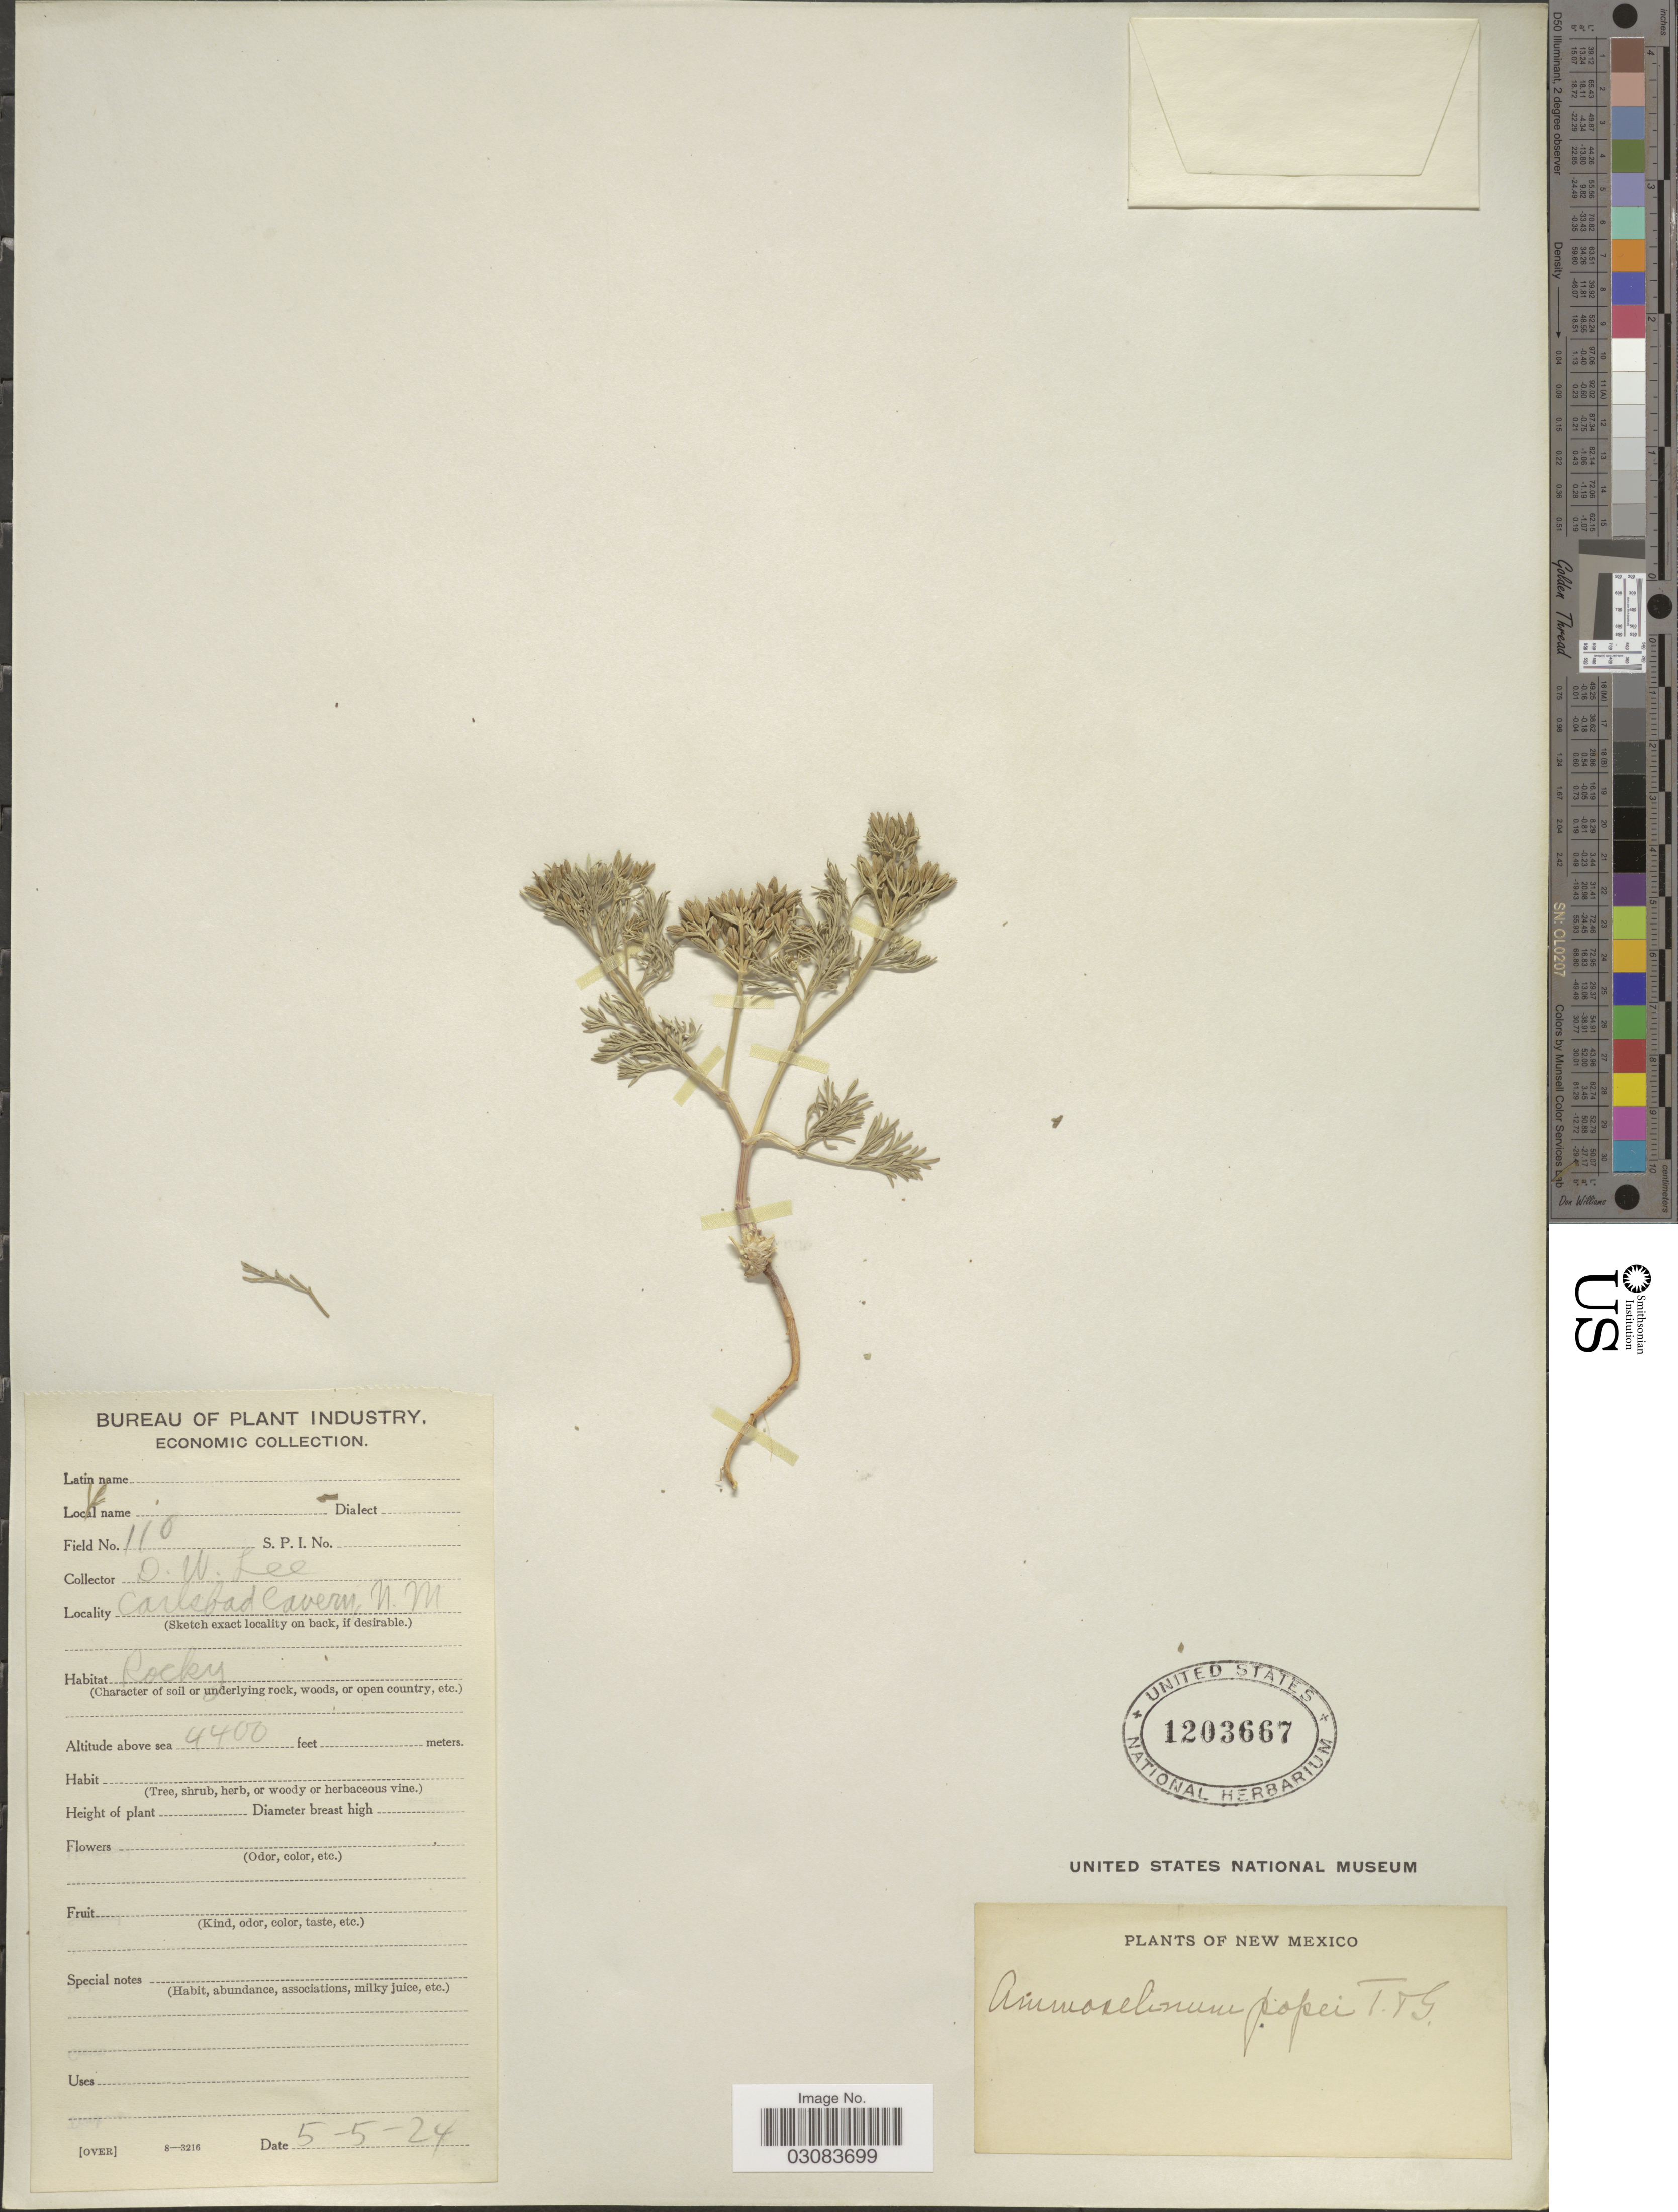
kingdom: Plantae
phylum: Tracheophyta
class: Magnoliopsida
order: Apiales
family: Apiaceae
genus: Ammoselinum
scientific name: Ammoselinum popei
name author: Torr. & A. Gray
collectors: D. Lee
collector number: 110*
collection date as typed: Transcribed d/m/y: 5/5/24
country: United States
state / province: New Mexico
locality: Carlsbad Cavern.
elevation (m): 1341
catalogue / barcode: US 1203667